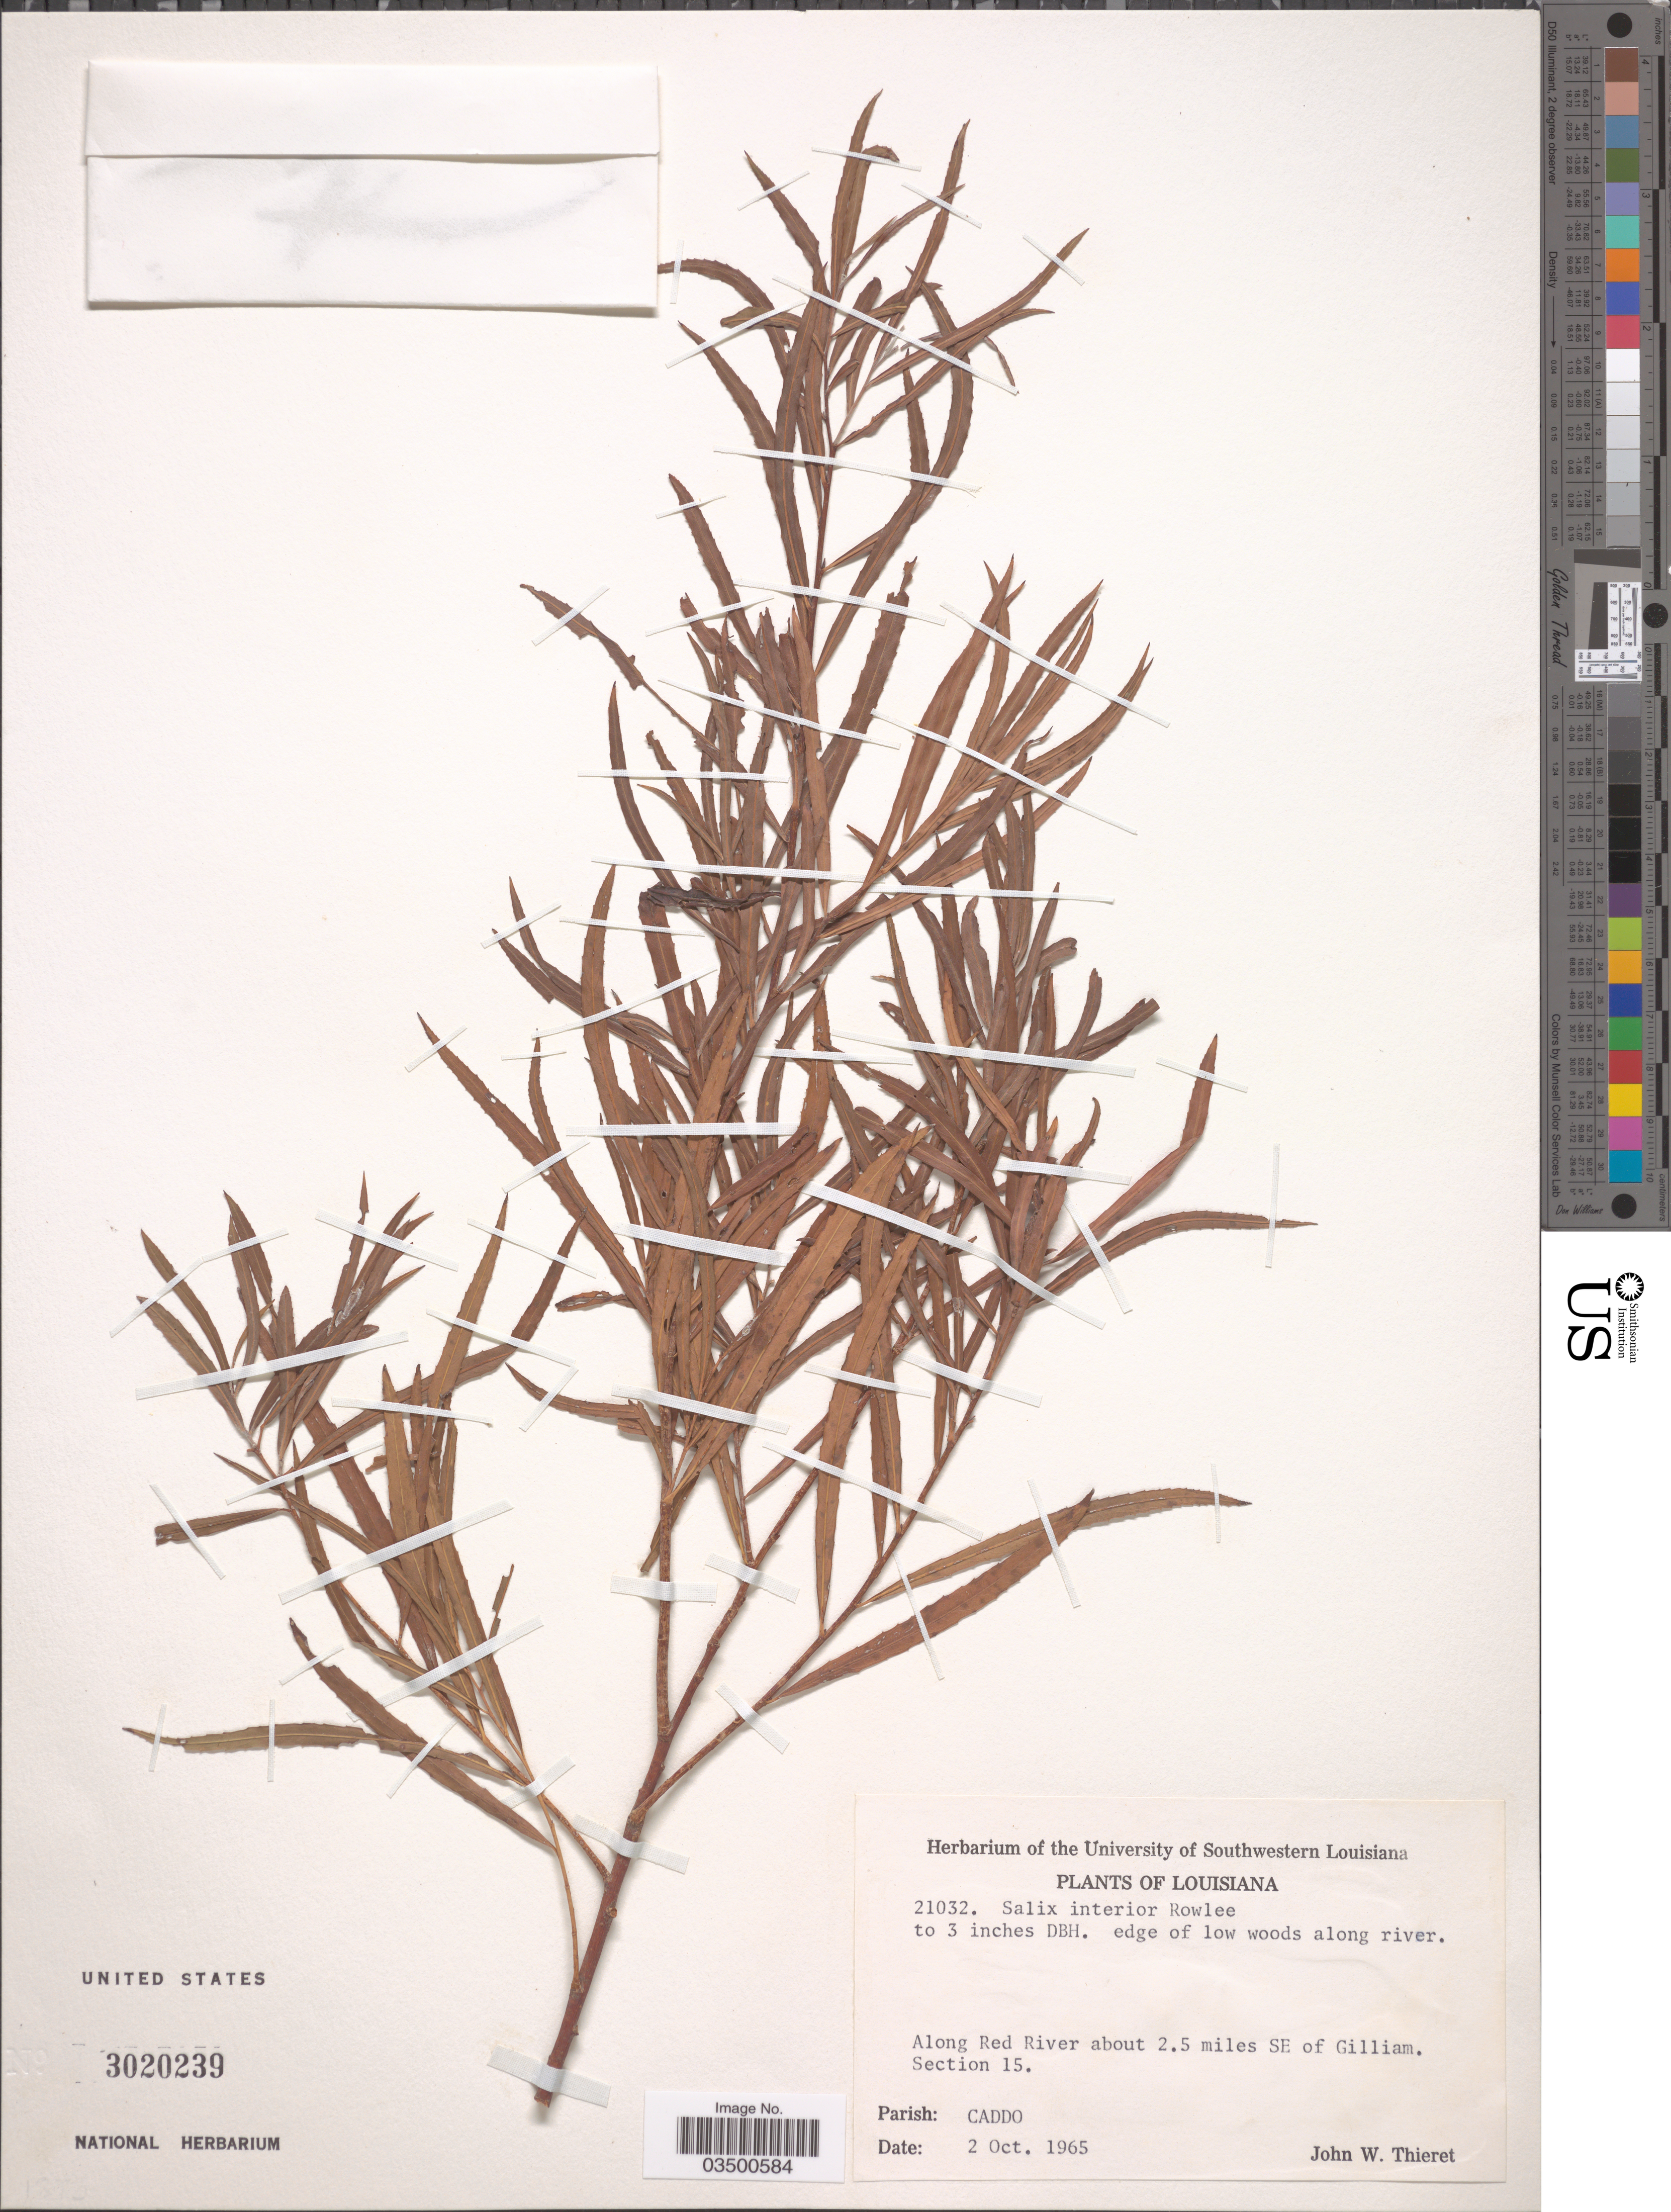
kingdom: Plantae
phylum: Tracheophyta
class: Magnoliopsida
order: Malpighiales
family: Salicaceae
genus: Salix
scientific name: Salix interior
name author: Rowlee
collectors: J. W. Thieret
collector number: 21032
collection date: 1965-10-02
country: United States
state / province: Louisiana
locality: Along Red River about 2.5 miles SE of Gilliam. Section 15. Parish: Caddo.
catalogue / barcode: US 3020239